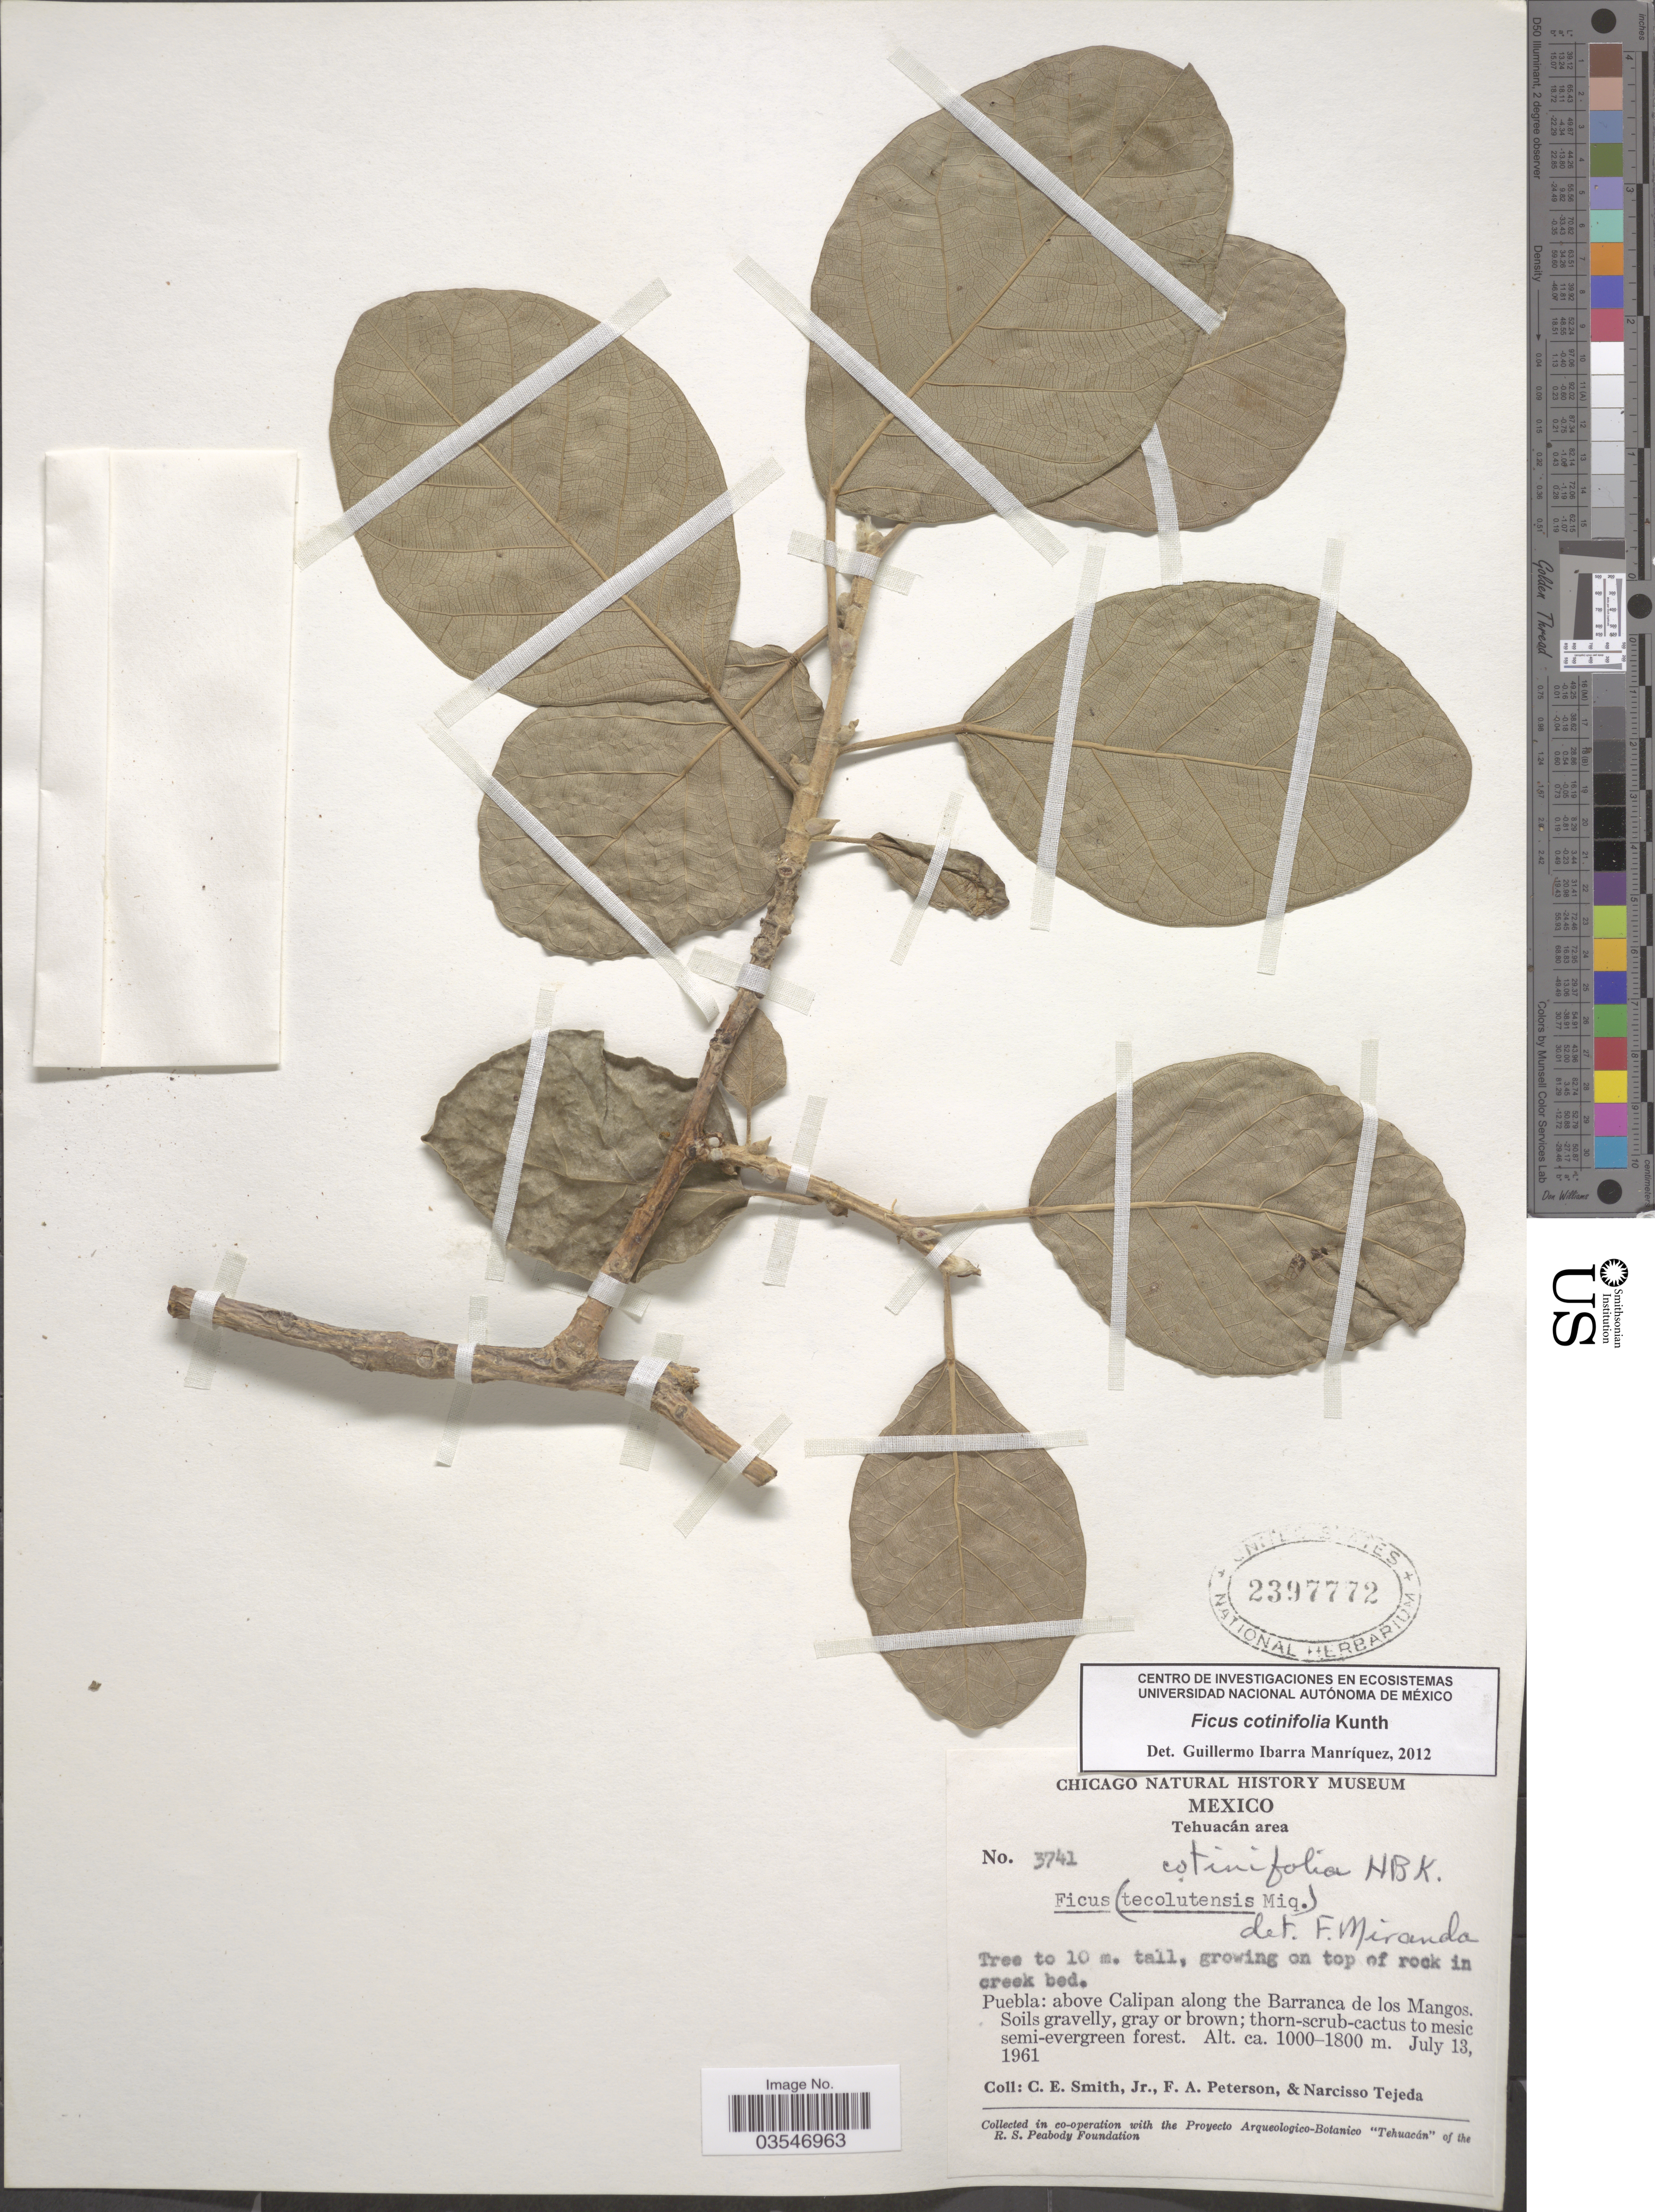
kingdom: Plantae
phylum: Tracheophyta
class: Magnoliopsida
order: Rosales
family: Moraceae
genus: Ficus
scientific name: Ficus cotinifolia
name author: Kunth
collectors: C. E. Smith Jr., F. A. Peterson & N. Tejeda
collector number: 3741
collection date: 1961-07-13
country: Mexico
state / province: Puebla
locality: Tehuancán area. Above Calipan along the Barranca de los Mangos.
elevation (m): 1000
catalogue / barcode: US 2397772